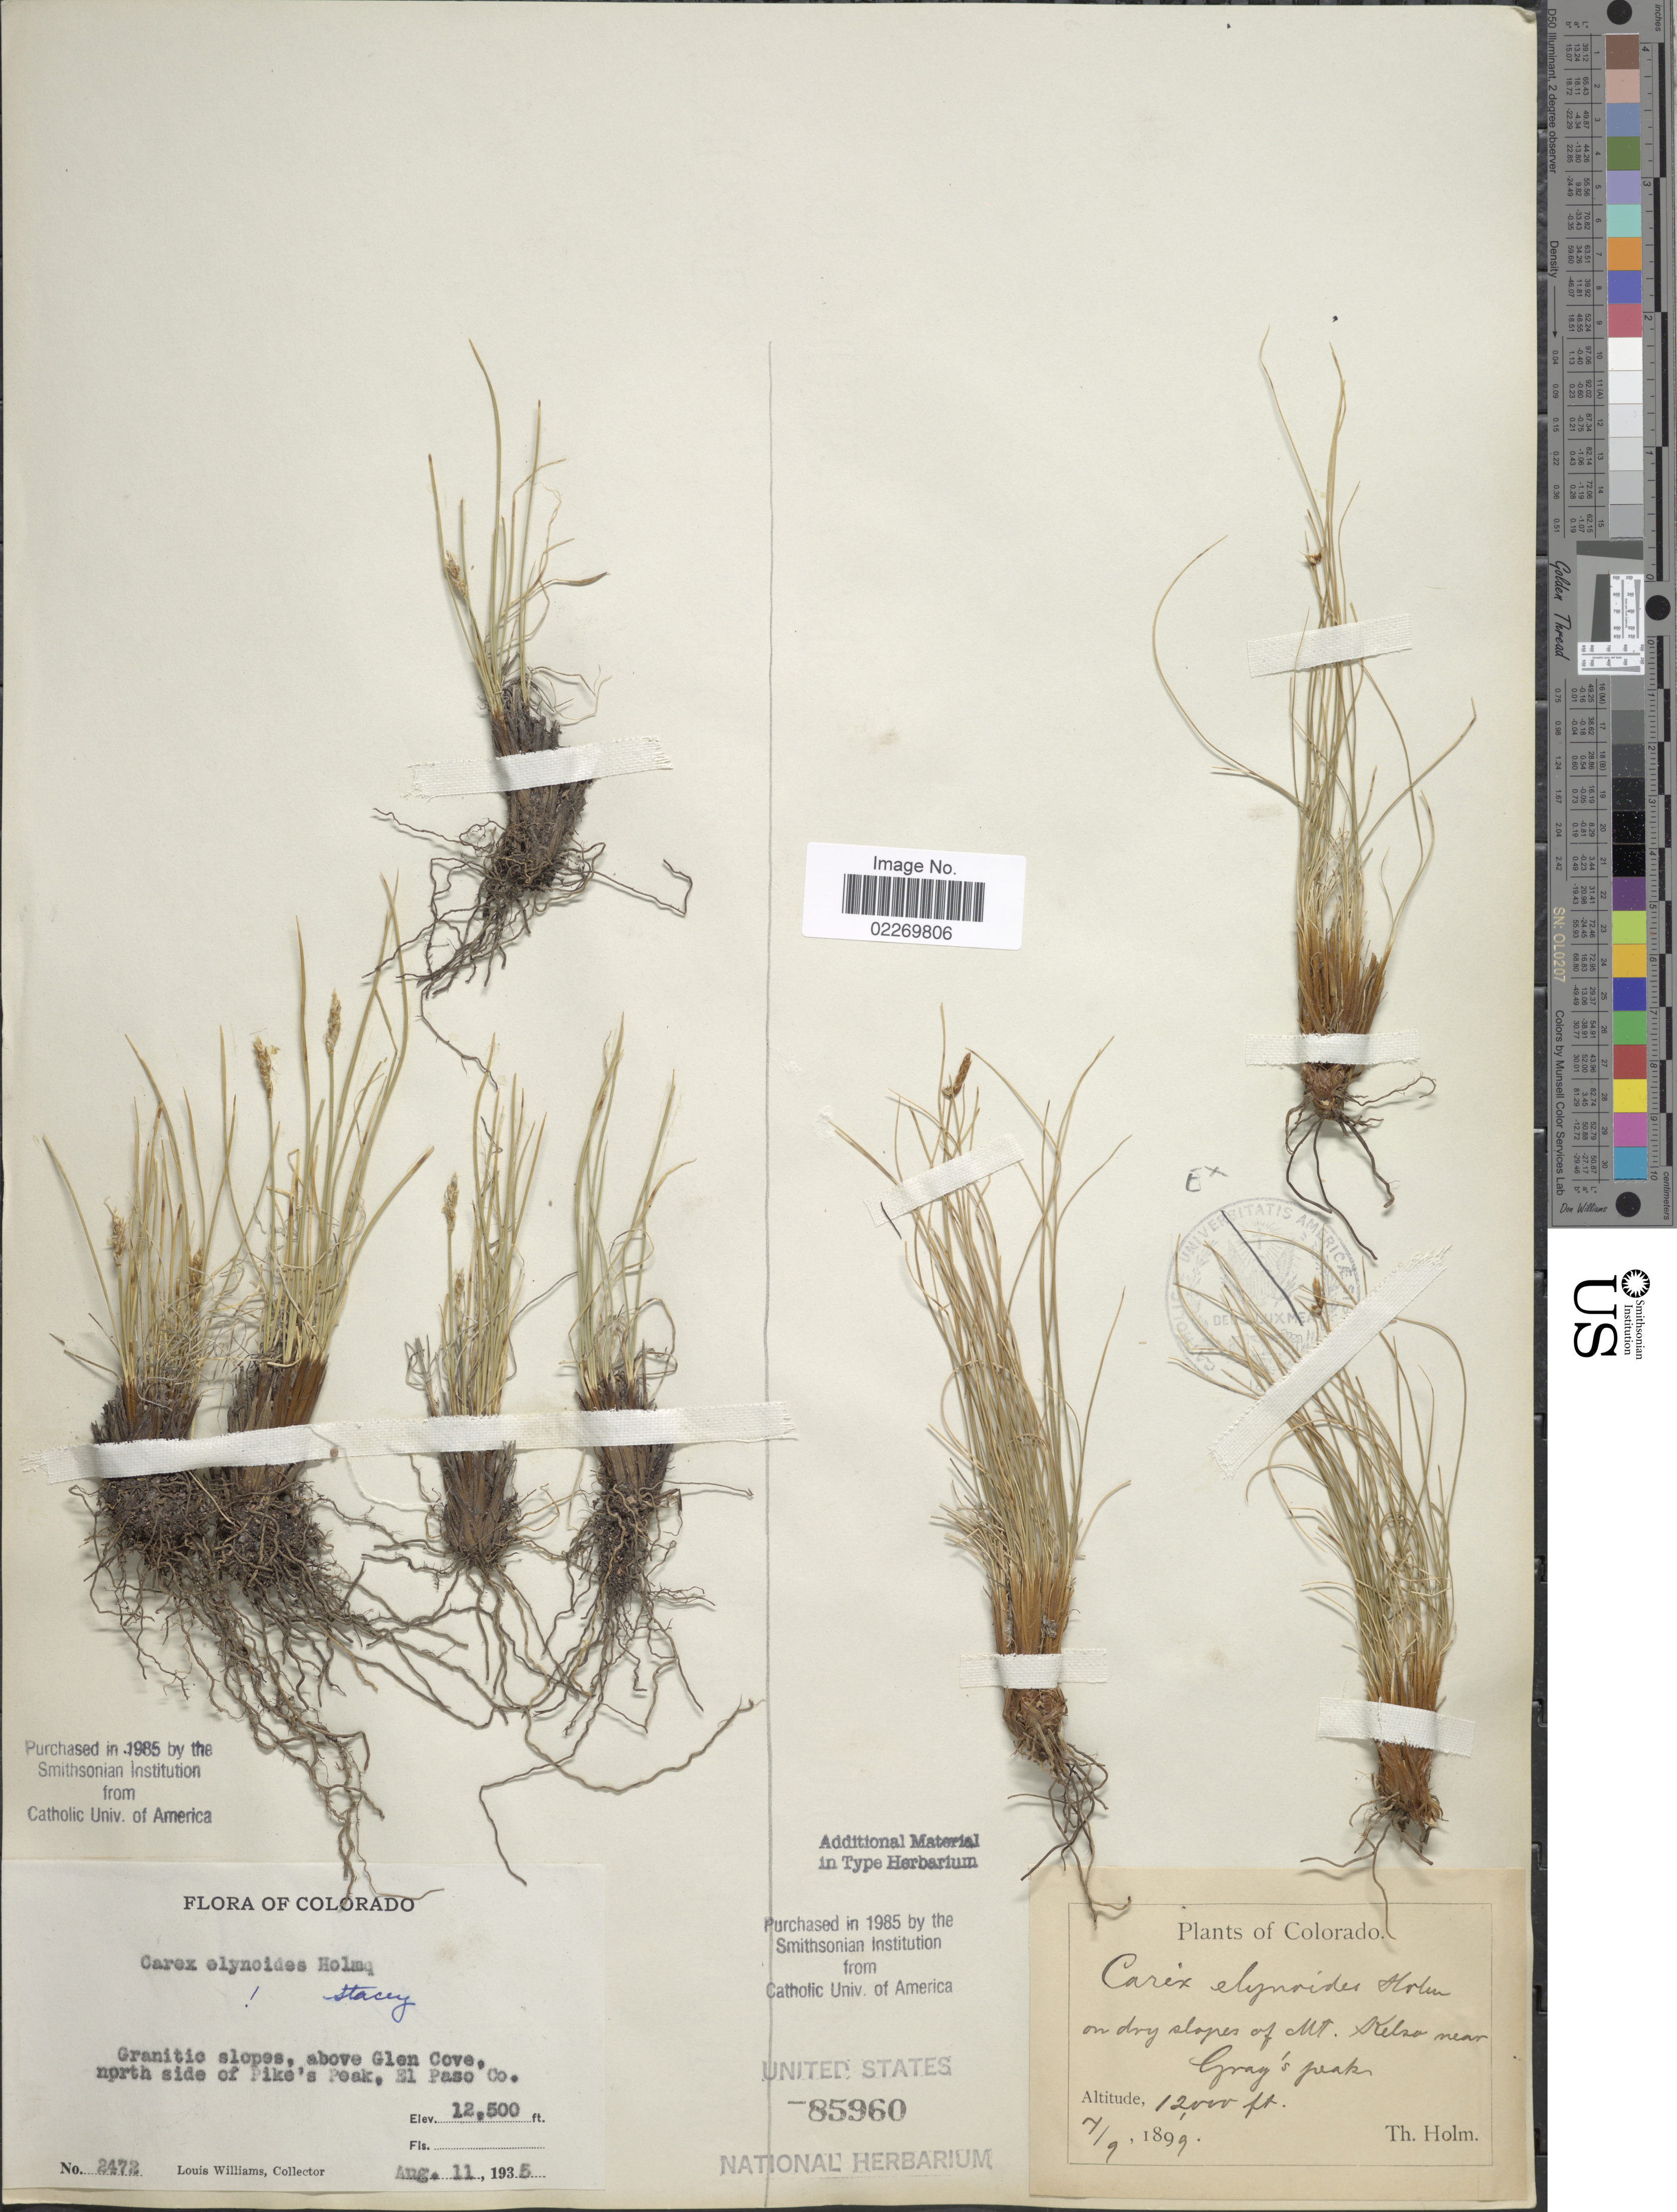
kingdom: Plantae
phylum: Tracheophyta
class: Liliopsida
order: Poales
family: Cyperaceae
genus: Carex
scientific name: Carex elynoides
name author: Holm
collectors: T. Holm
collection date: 1899-07-09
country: United States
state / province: Colorado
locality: On dry slopes of Mt. Kelsa near Cyray's peaks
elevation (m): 3658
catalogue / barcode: US 85960-2